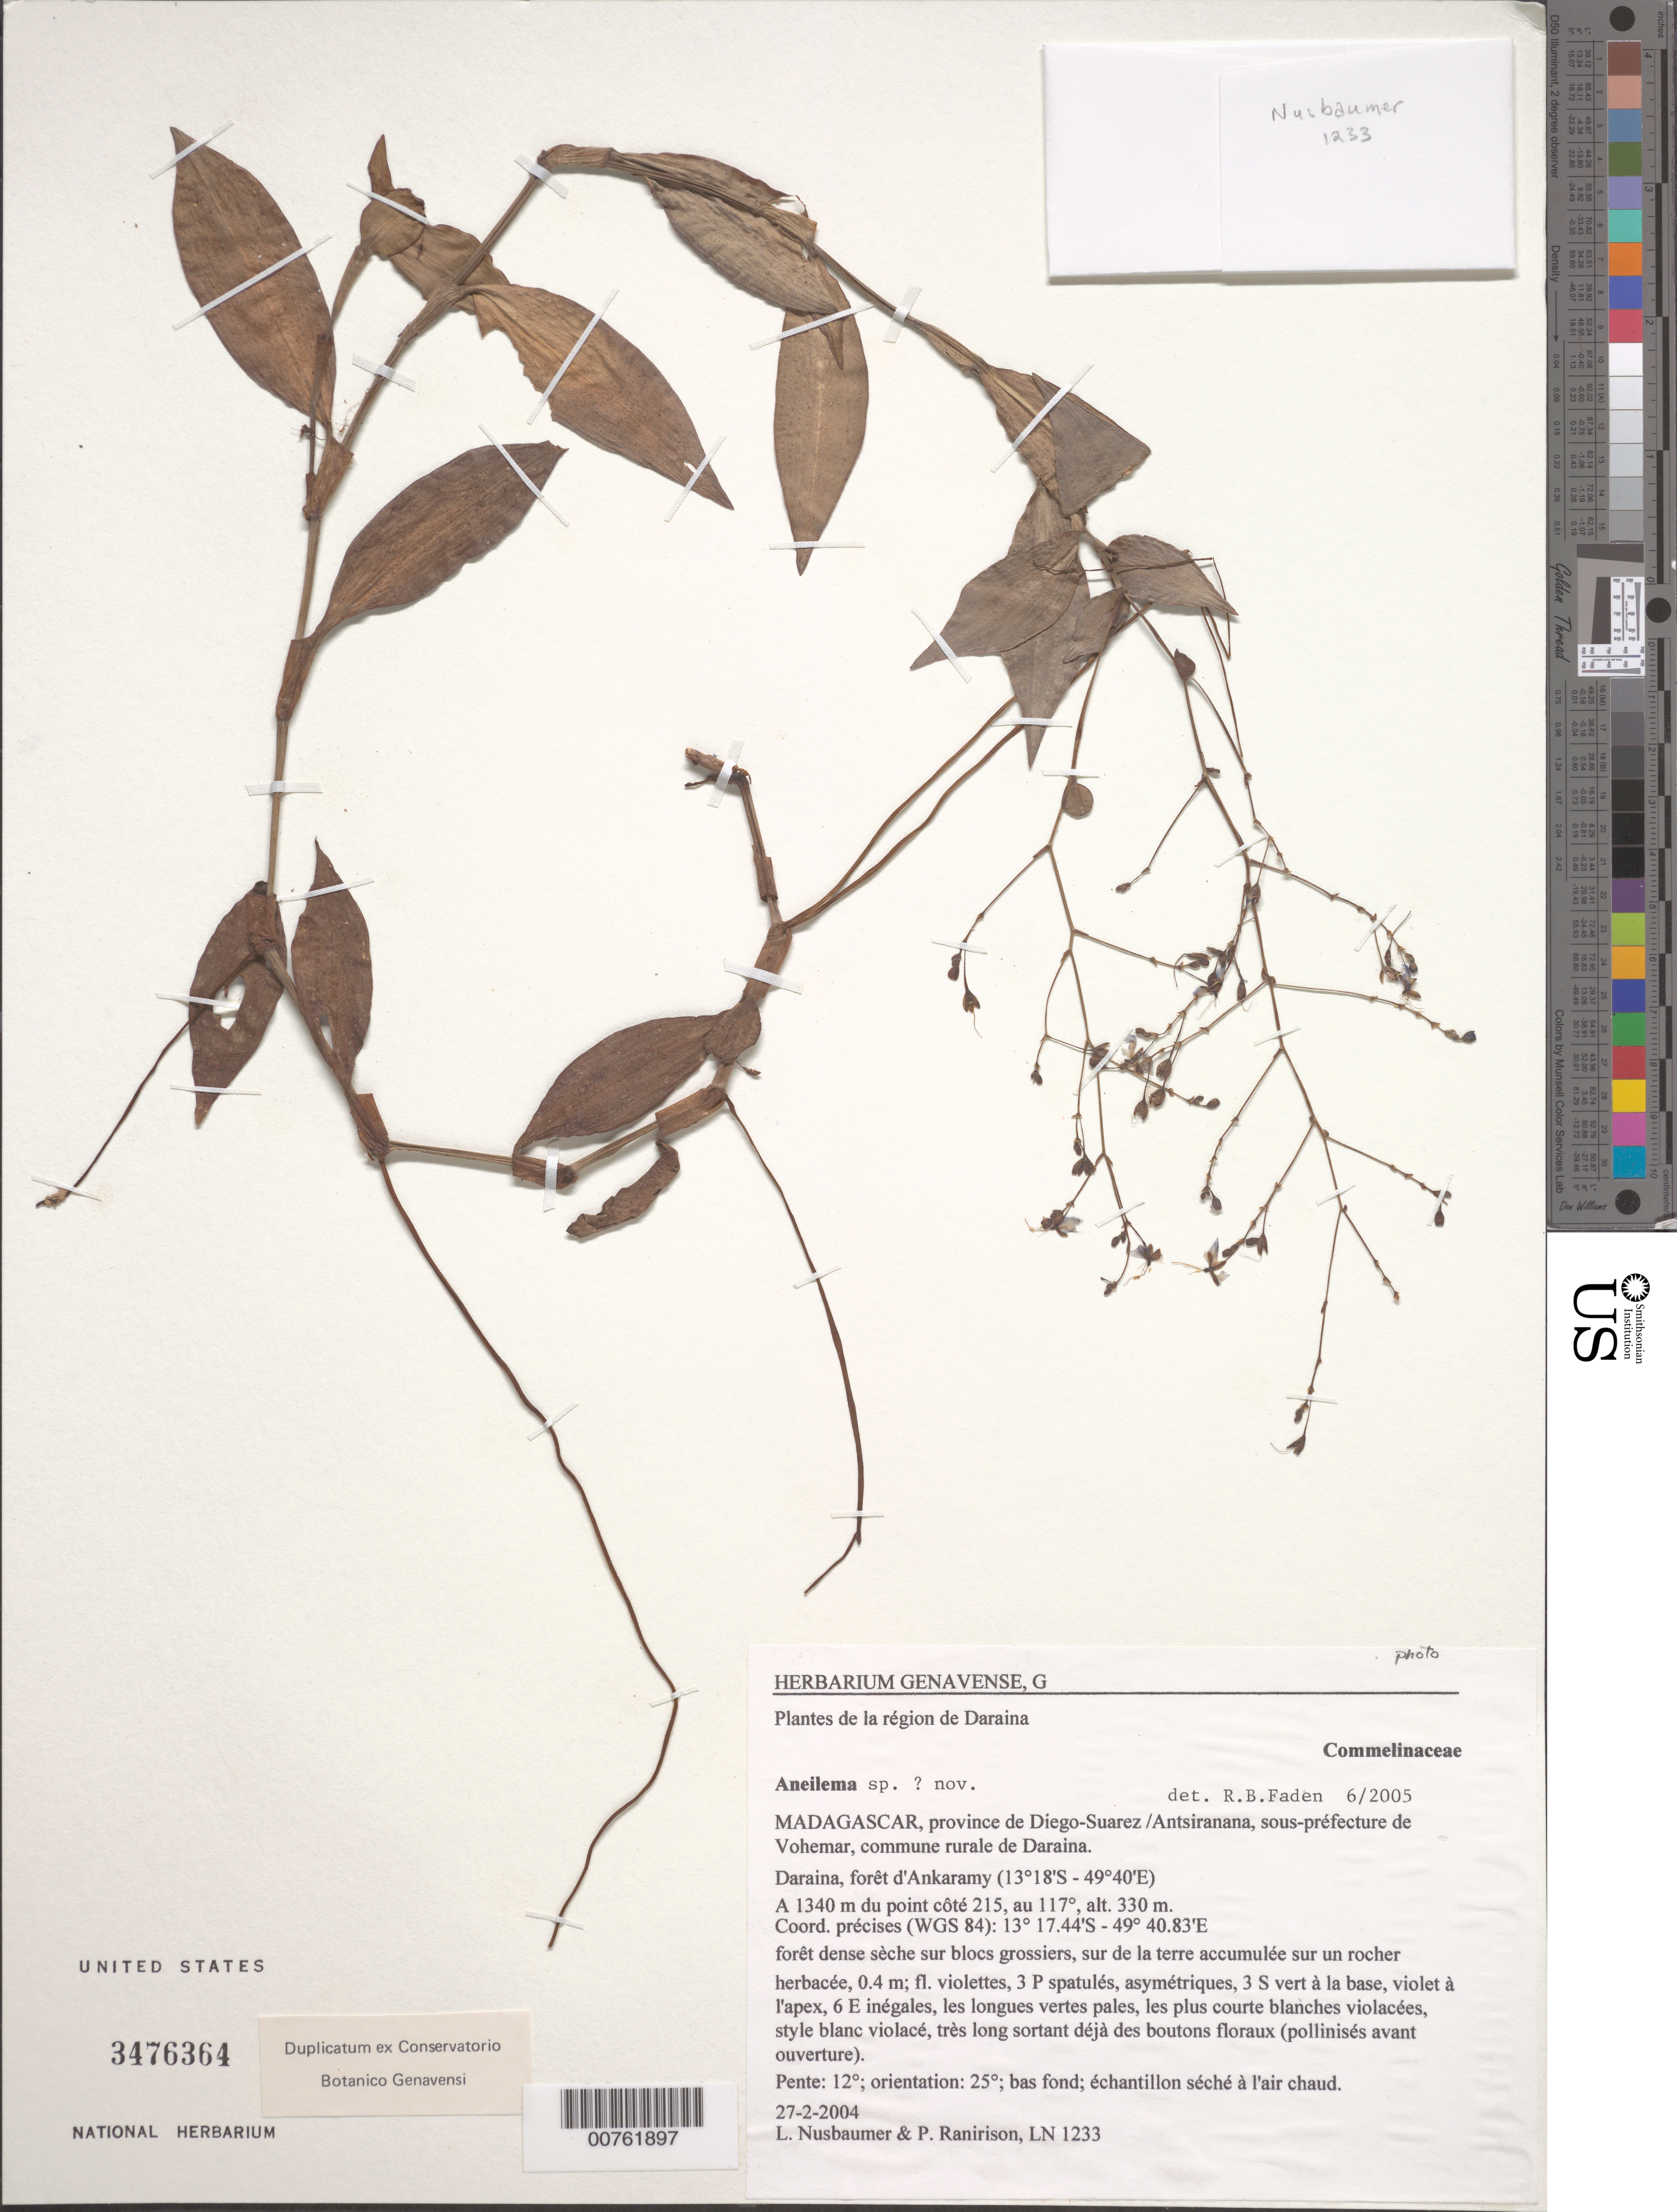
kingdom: Plantae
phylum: Tracheophyta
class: Liliopsida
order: Commelinales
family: Commelinaceae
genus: Aneilema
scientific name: Aneilema sp.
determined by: Faden, Robert B., (US), Smithsonian Institution - National Museum of Natural History (UNITED STATES)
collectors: L. Nusbaumer et al.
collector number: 1233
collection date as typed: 27 Feb 2004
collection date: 2004-02-27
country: Madagascar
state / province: Sava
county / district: Vohémar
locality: Daraina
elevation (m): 330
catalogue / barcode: US 3476364